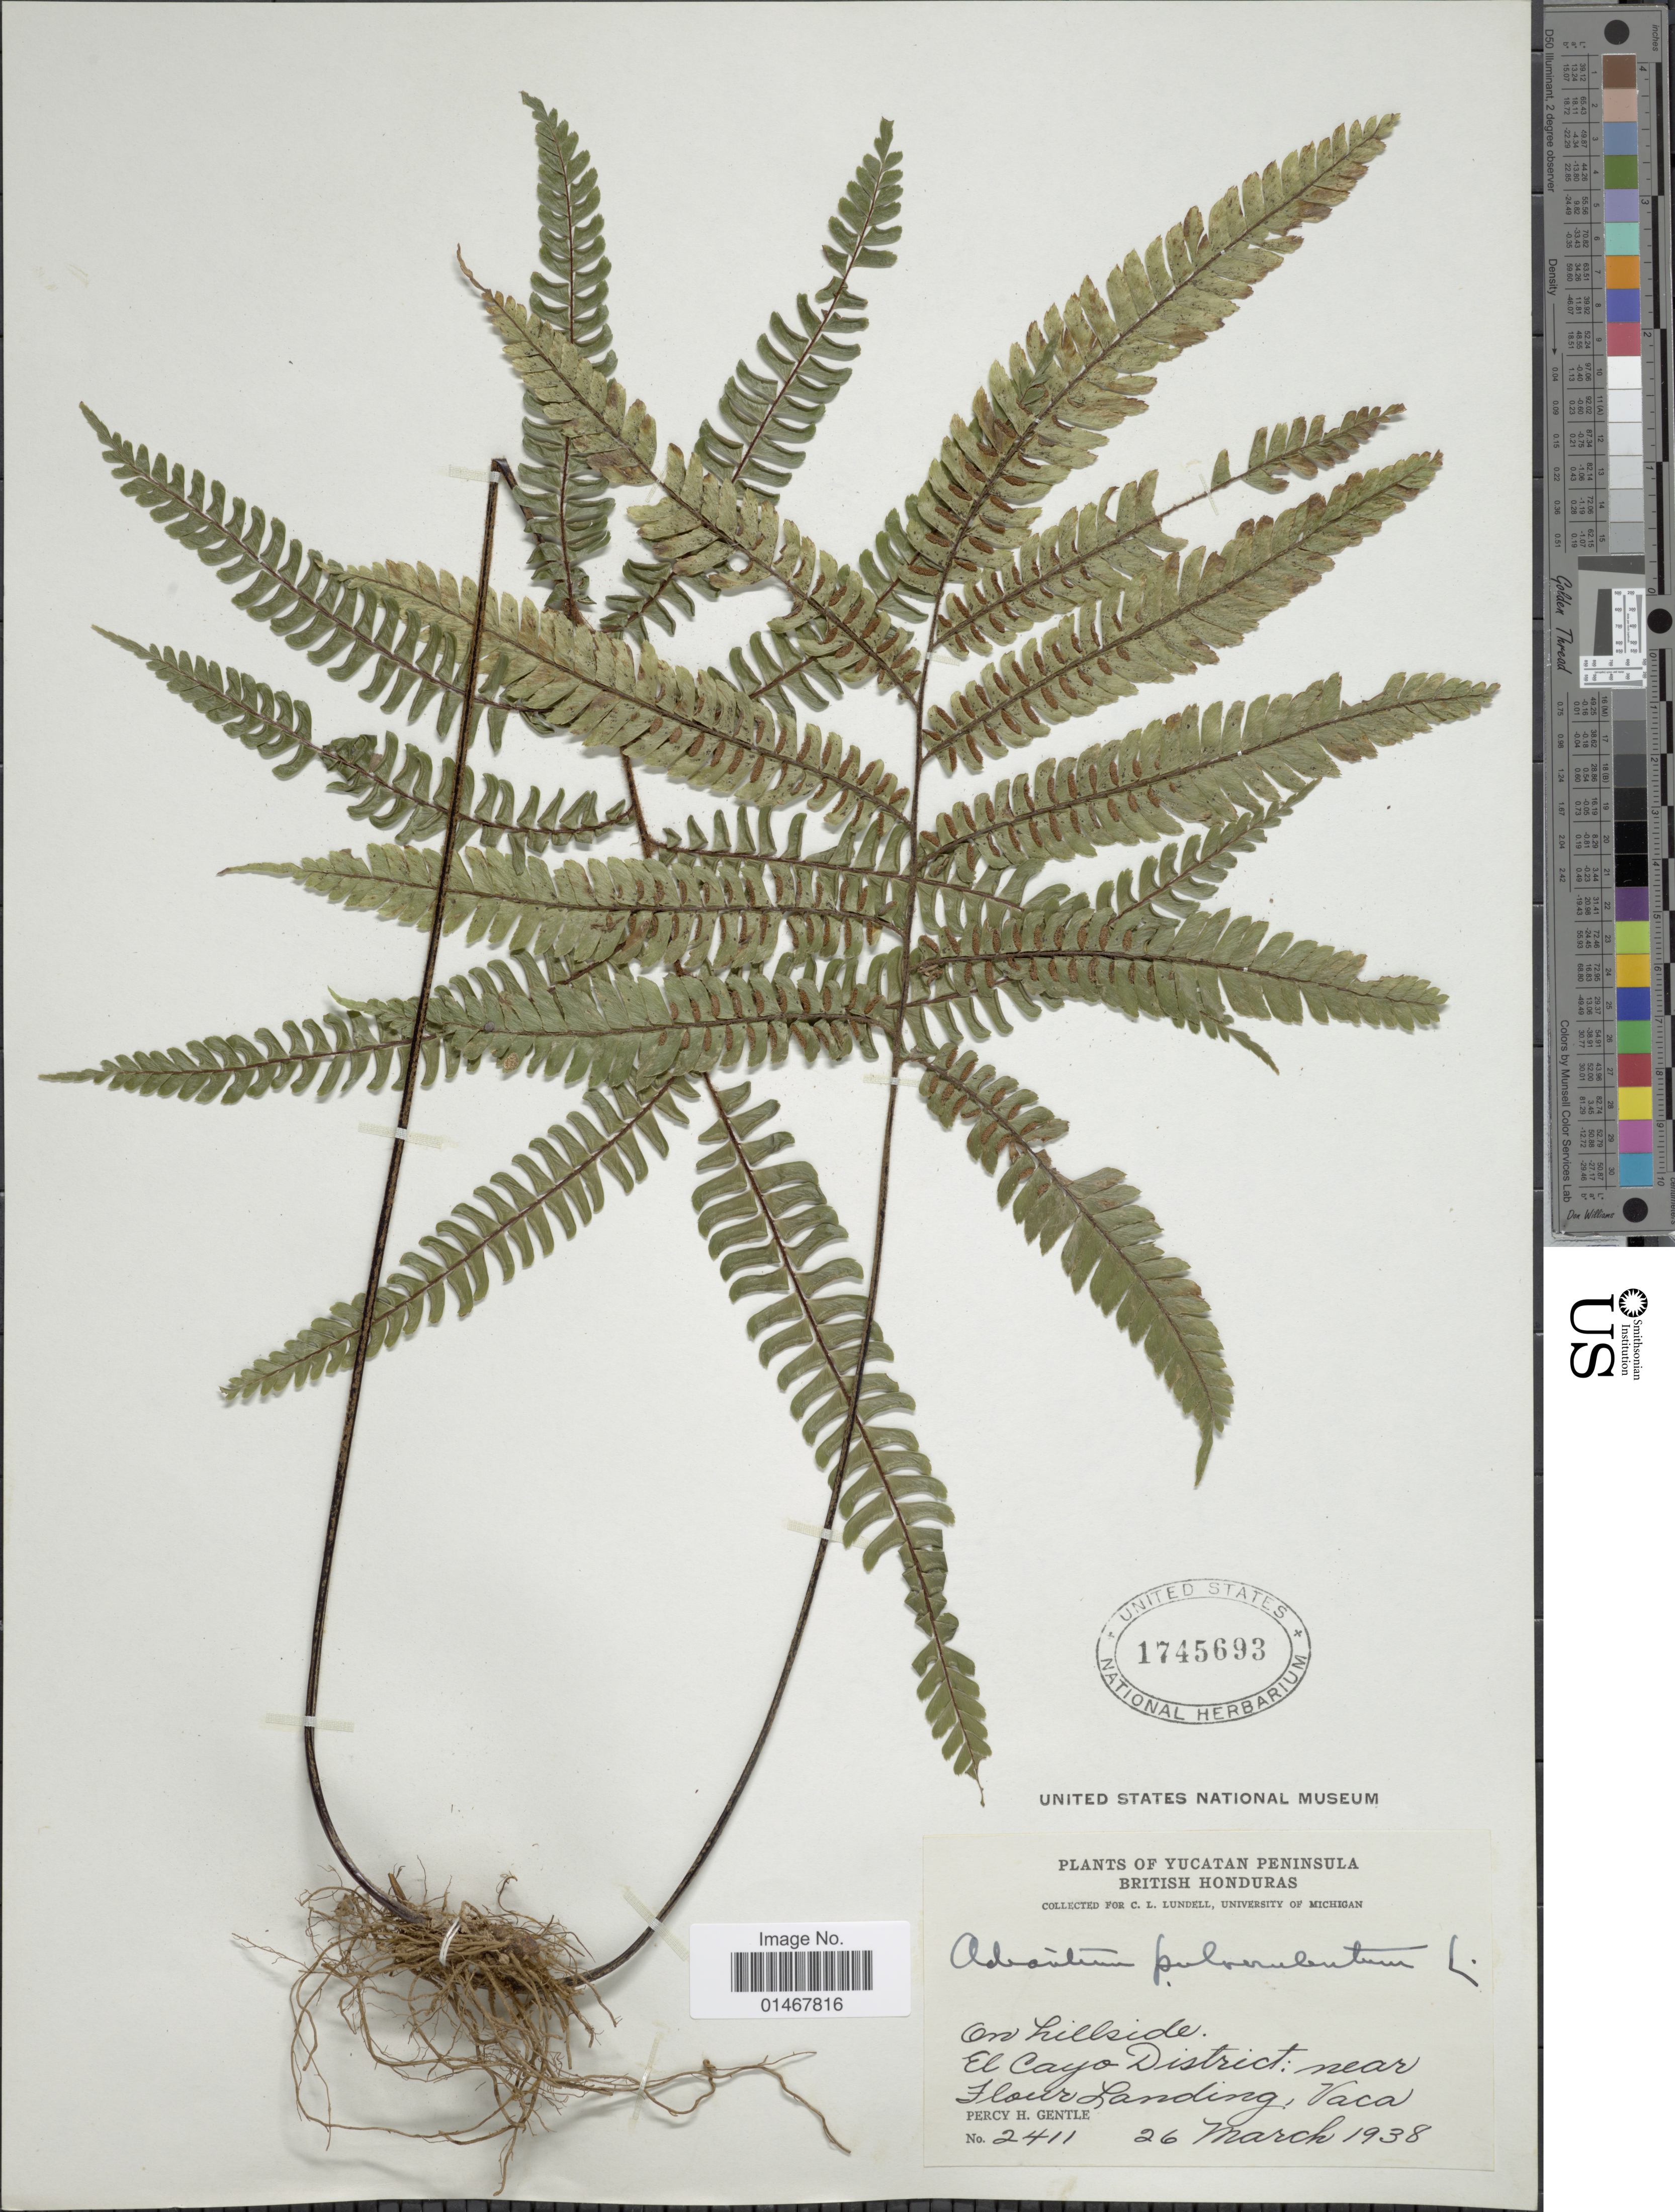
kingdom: Plantae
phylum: Tracheophyta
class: Polypodiopsida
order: Polypodiales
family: Pteridaceae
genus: Adiantum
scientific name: Adiantum pulverulentum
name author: L.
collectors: P. H. Gentle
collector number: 2411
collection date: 1938-03-26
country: Belize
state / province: Cayo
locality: Yucatan Peninsula British Honduras, On hillside, El Cayo District: near Flour Landing, Vaca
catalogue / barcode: US 1745693